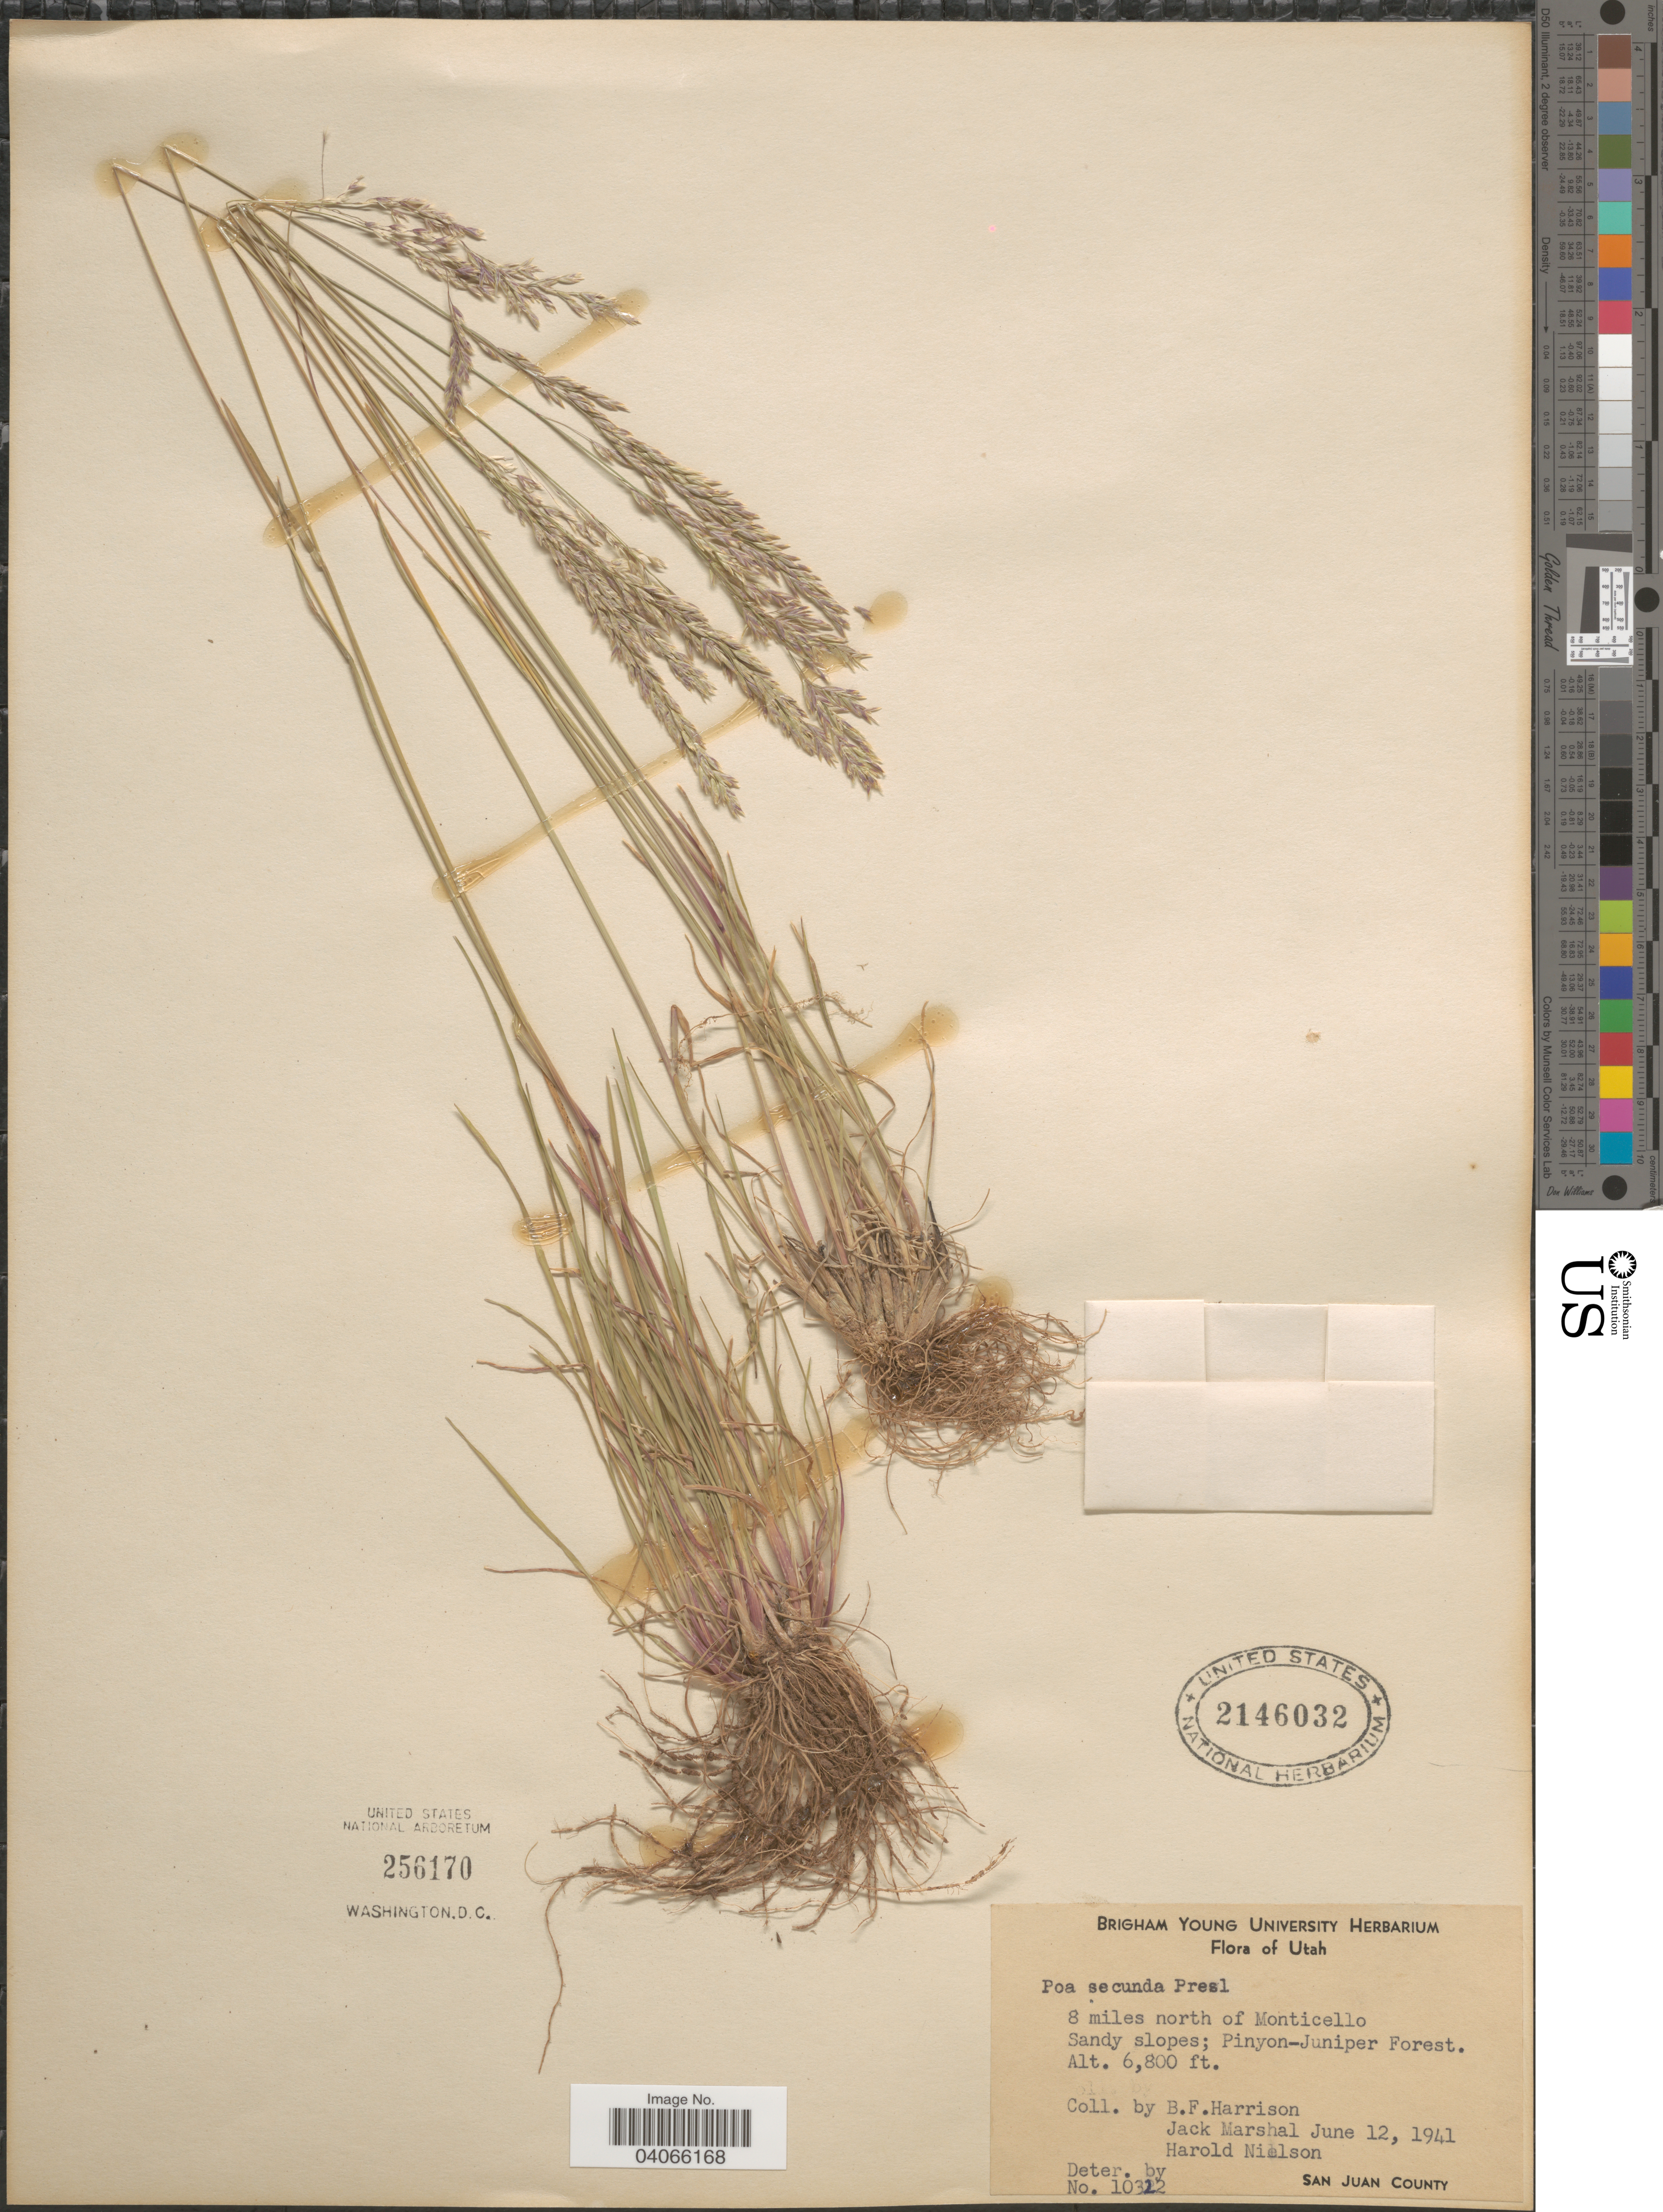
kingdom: Plantae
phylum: Tracheophyta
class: Liliopsida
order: Poales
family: Poaceae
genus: Poa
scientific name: Poa secunda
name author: J. Presl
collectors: B. F. Harrison, J. Marshal & H. Nielson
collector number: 10322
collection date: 1941-06-12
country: United States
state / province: Utah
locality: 8 miles north of Monticello. Sandy slopes; Pinyon-Juniper Forest. San Juan County.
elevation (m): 2073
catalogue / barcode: US 2146032